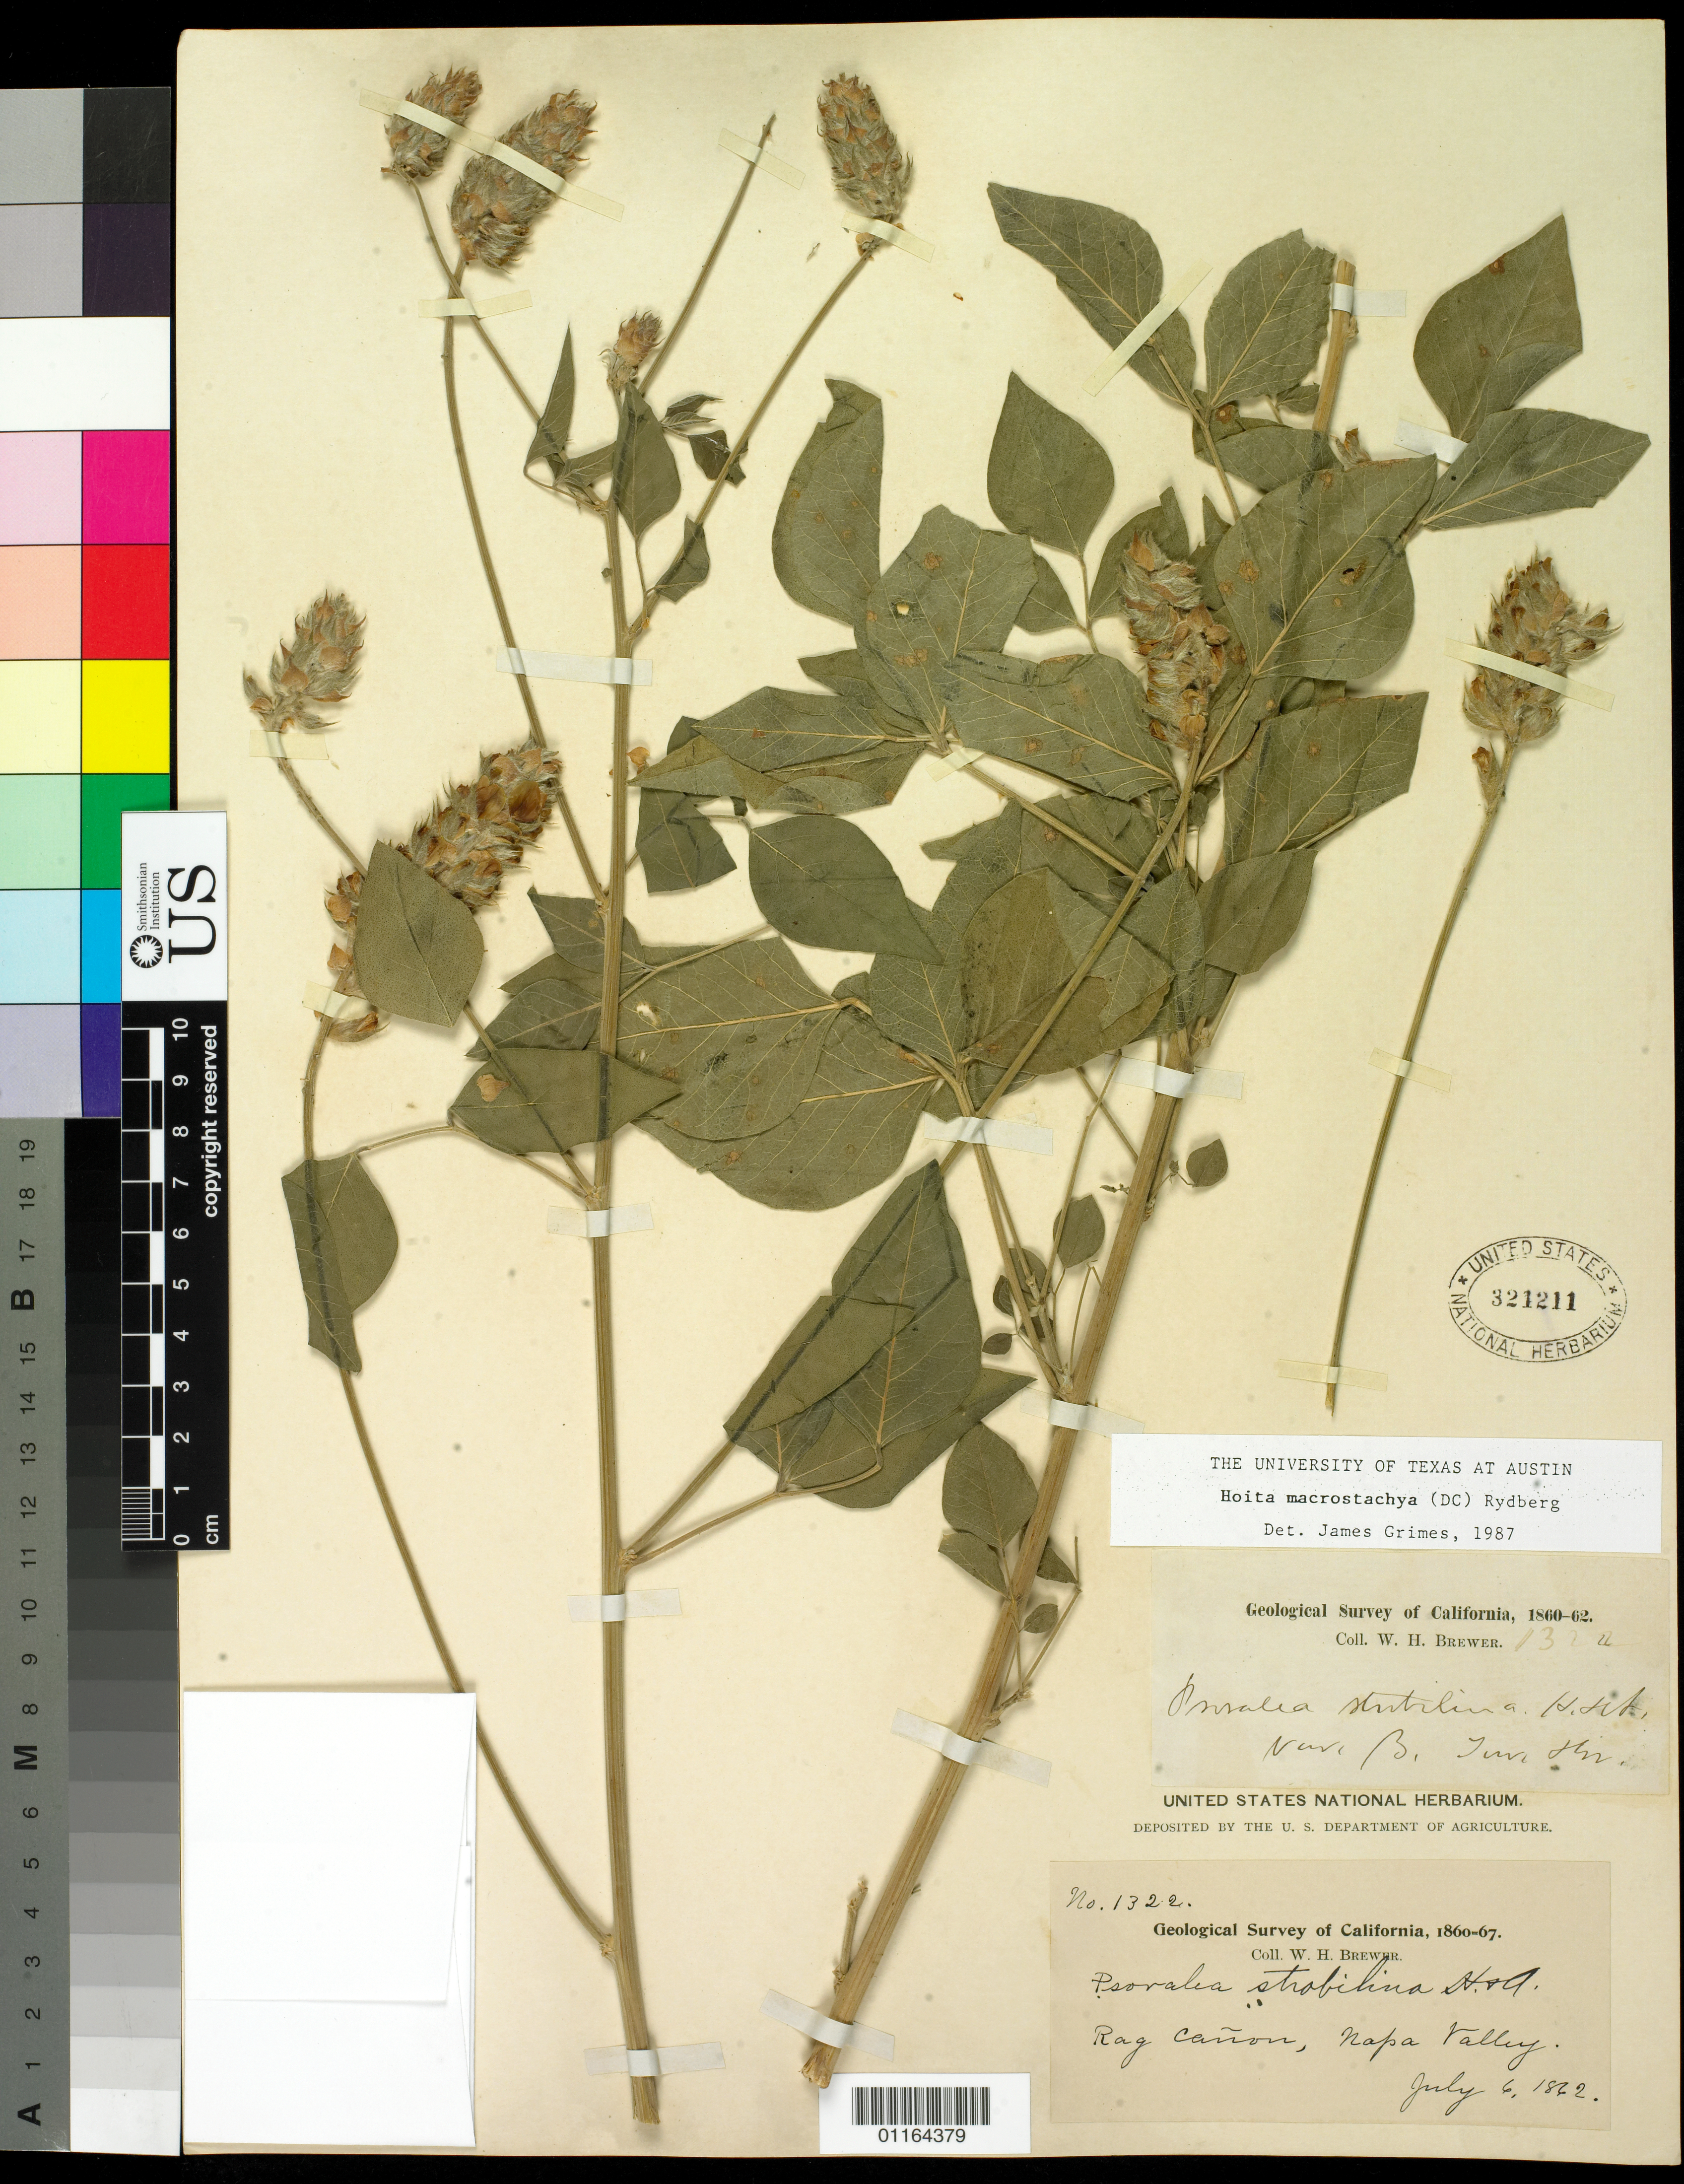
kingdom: Plantae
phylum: Tracheophyta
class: Magnoliopsida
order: Fabales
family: Fabaceae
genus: Hoita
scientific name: Hoita macrostachya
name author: (DC.) Rydb.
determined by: Grimes, J.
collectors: W. H. Brewer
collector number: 1322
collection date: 1862-07-06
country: United States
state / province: California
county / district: Napa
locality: Rag Canyon, Napa Valley.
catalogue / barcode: US 321211